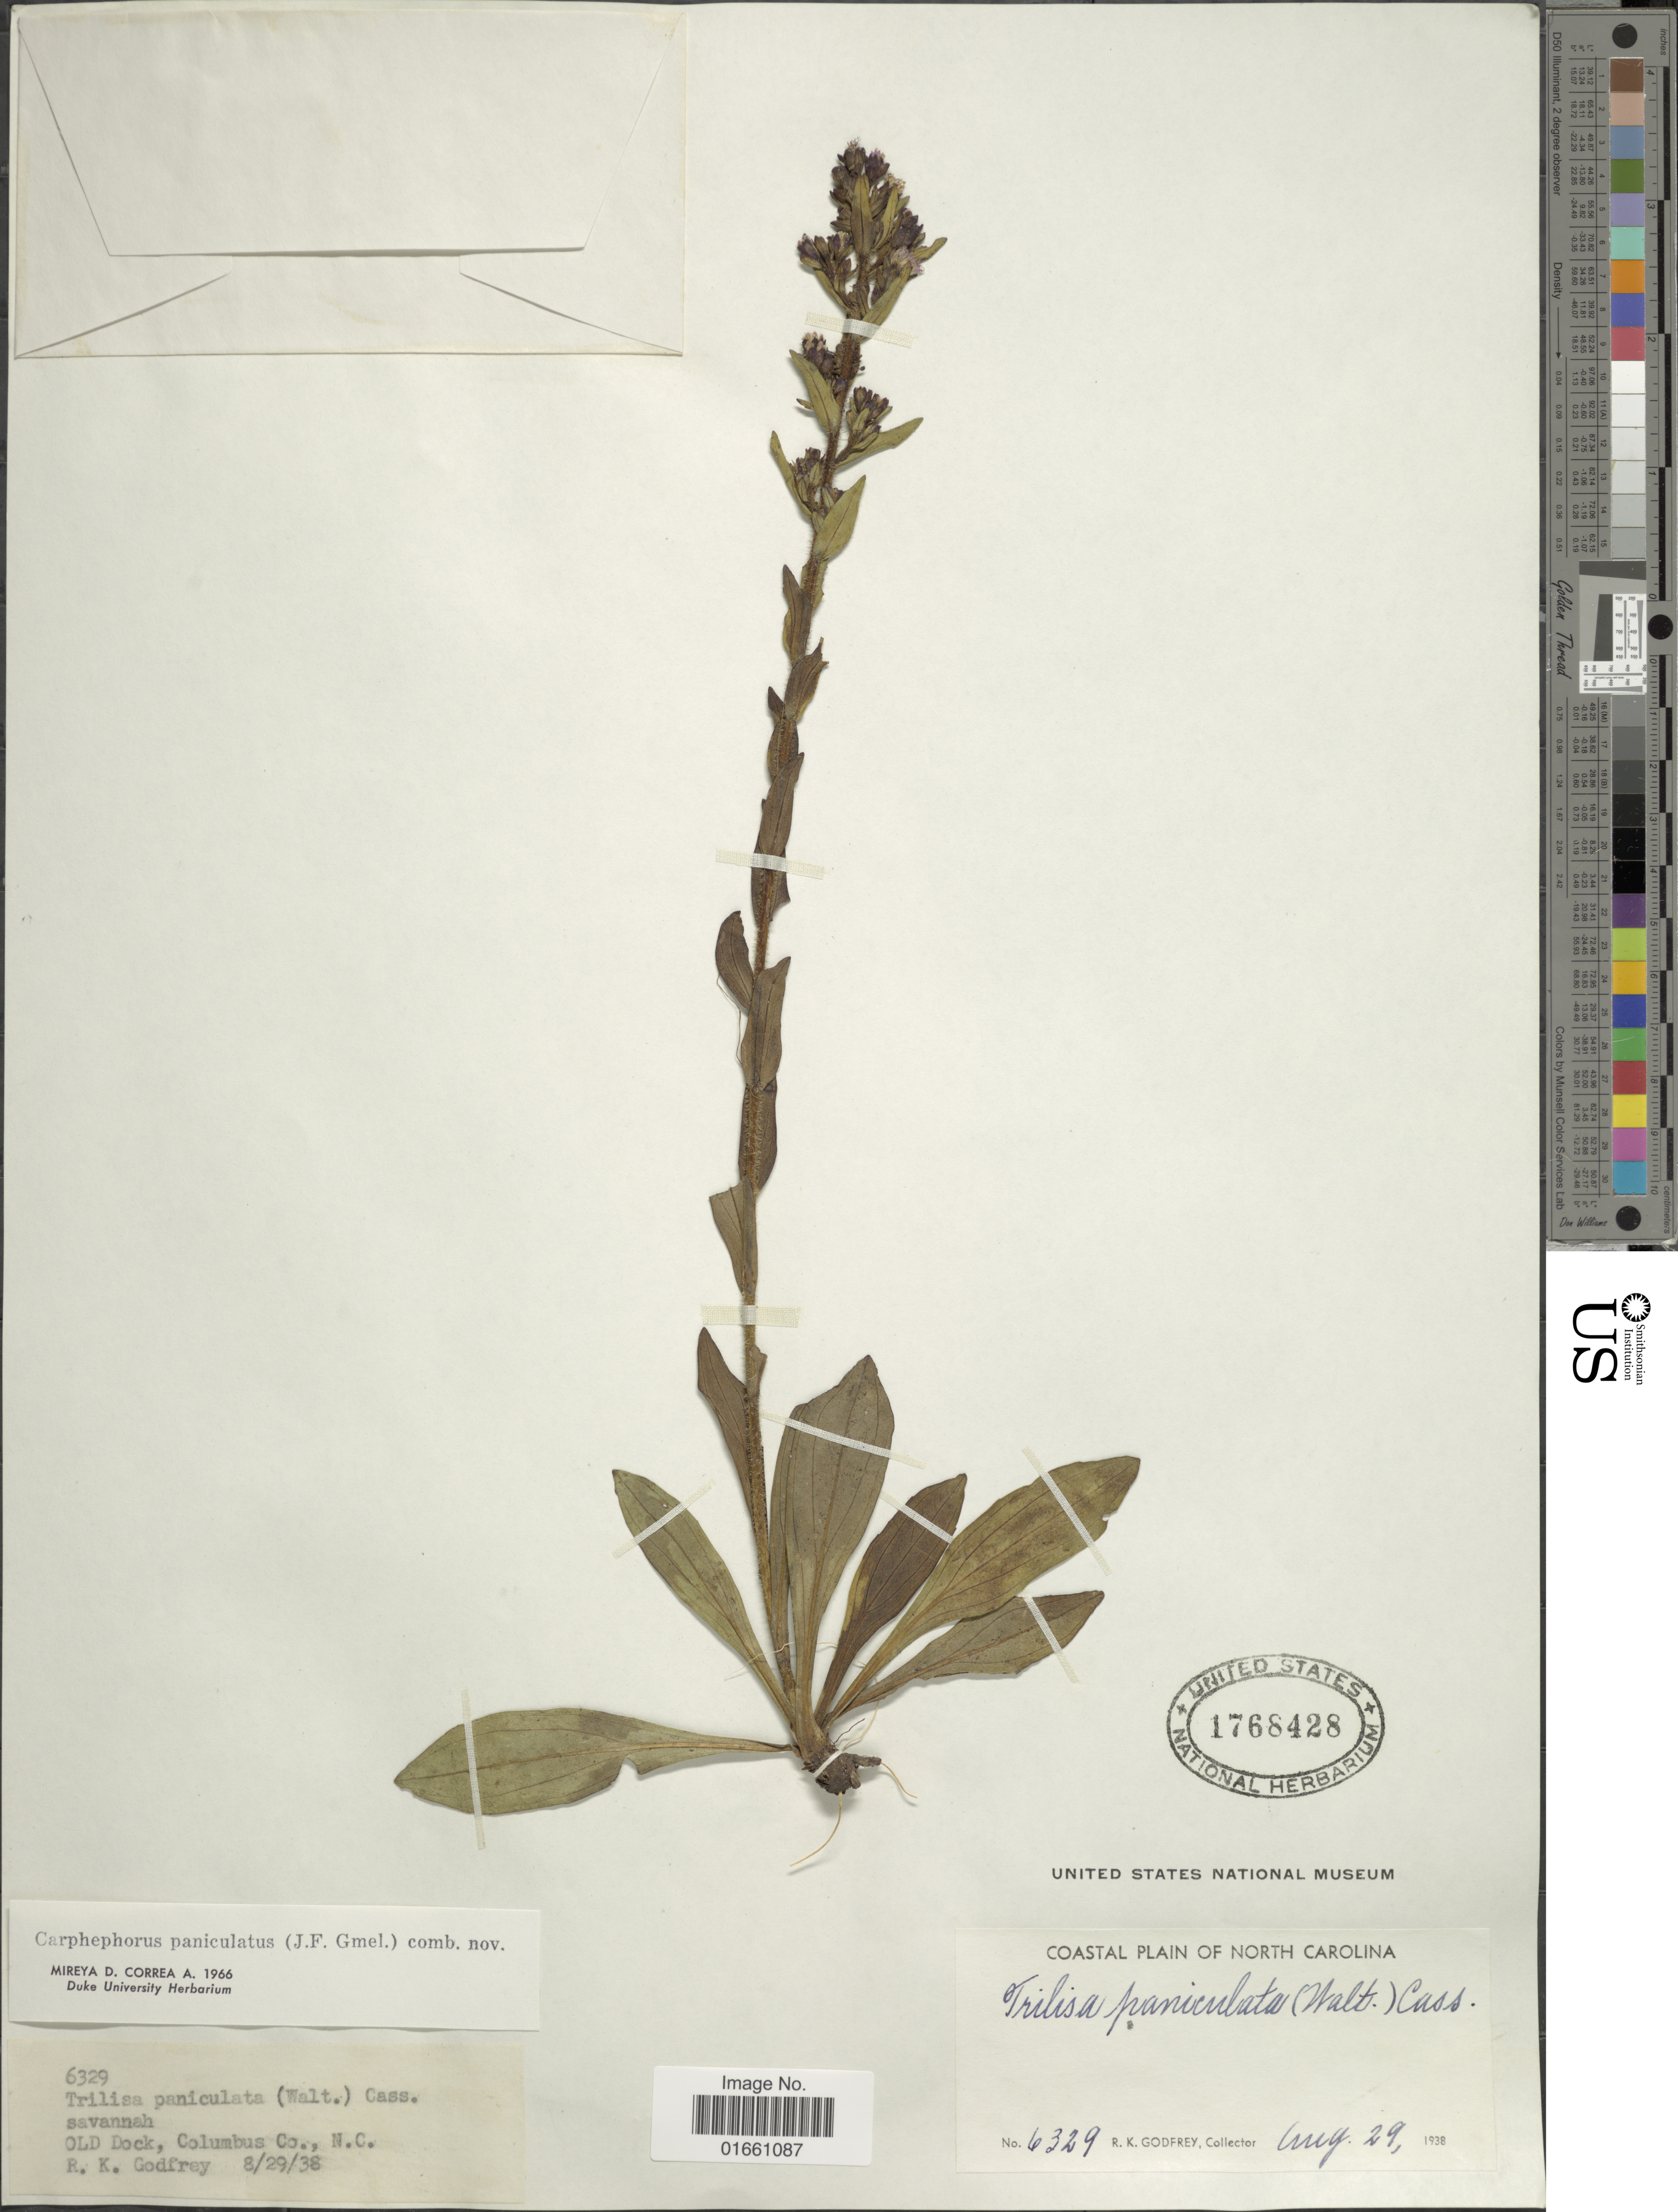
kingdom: Plantae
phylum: Tracheophyta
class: Magnoliopsida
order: Asterales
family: Asteraceae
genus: Trilisa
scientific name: Trilisa paniculata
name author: (J.F. Gmel.) Cass.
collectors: R. K. Godfrey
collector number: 6329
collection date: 1938-08-29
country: United States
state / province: North Carolina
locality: Savannah, Old dock, Colombus Co.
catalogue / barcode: US 1768428